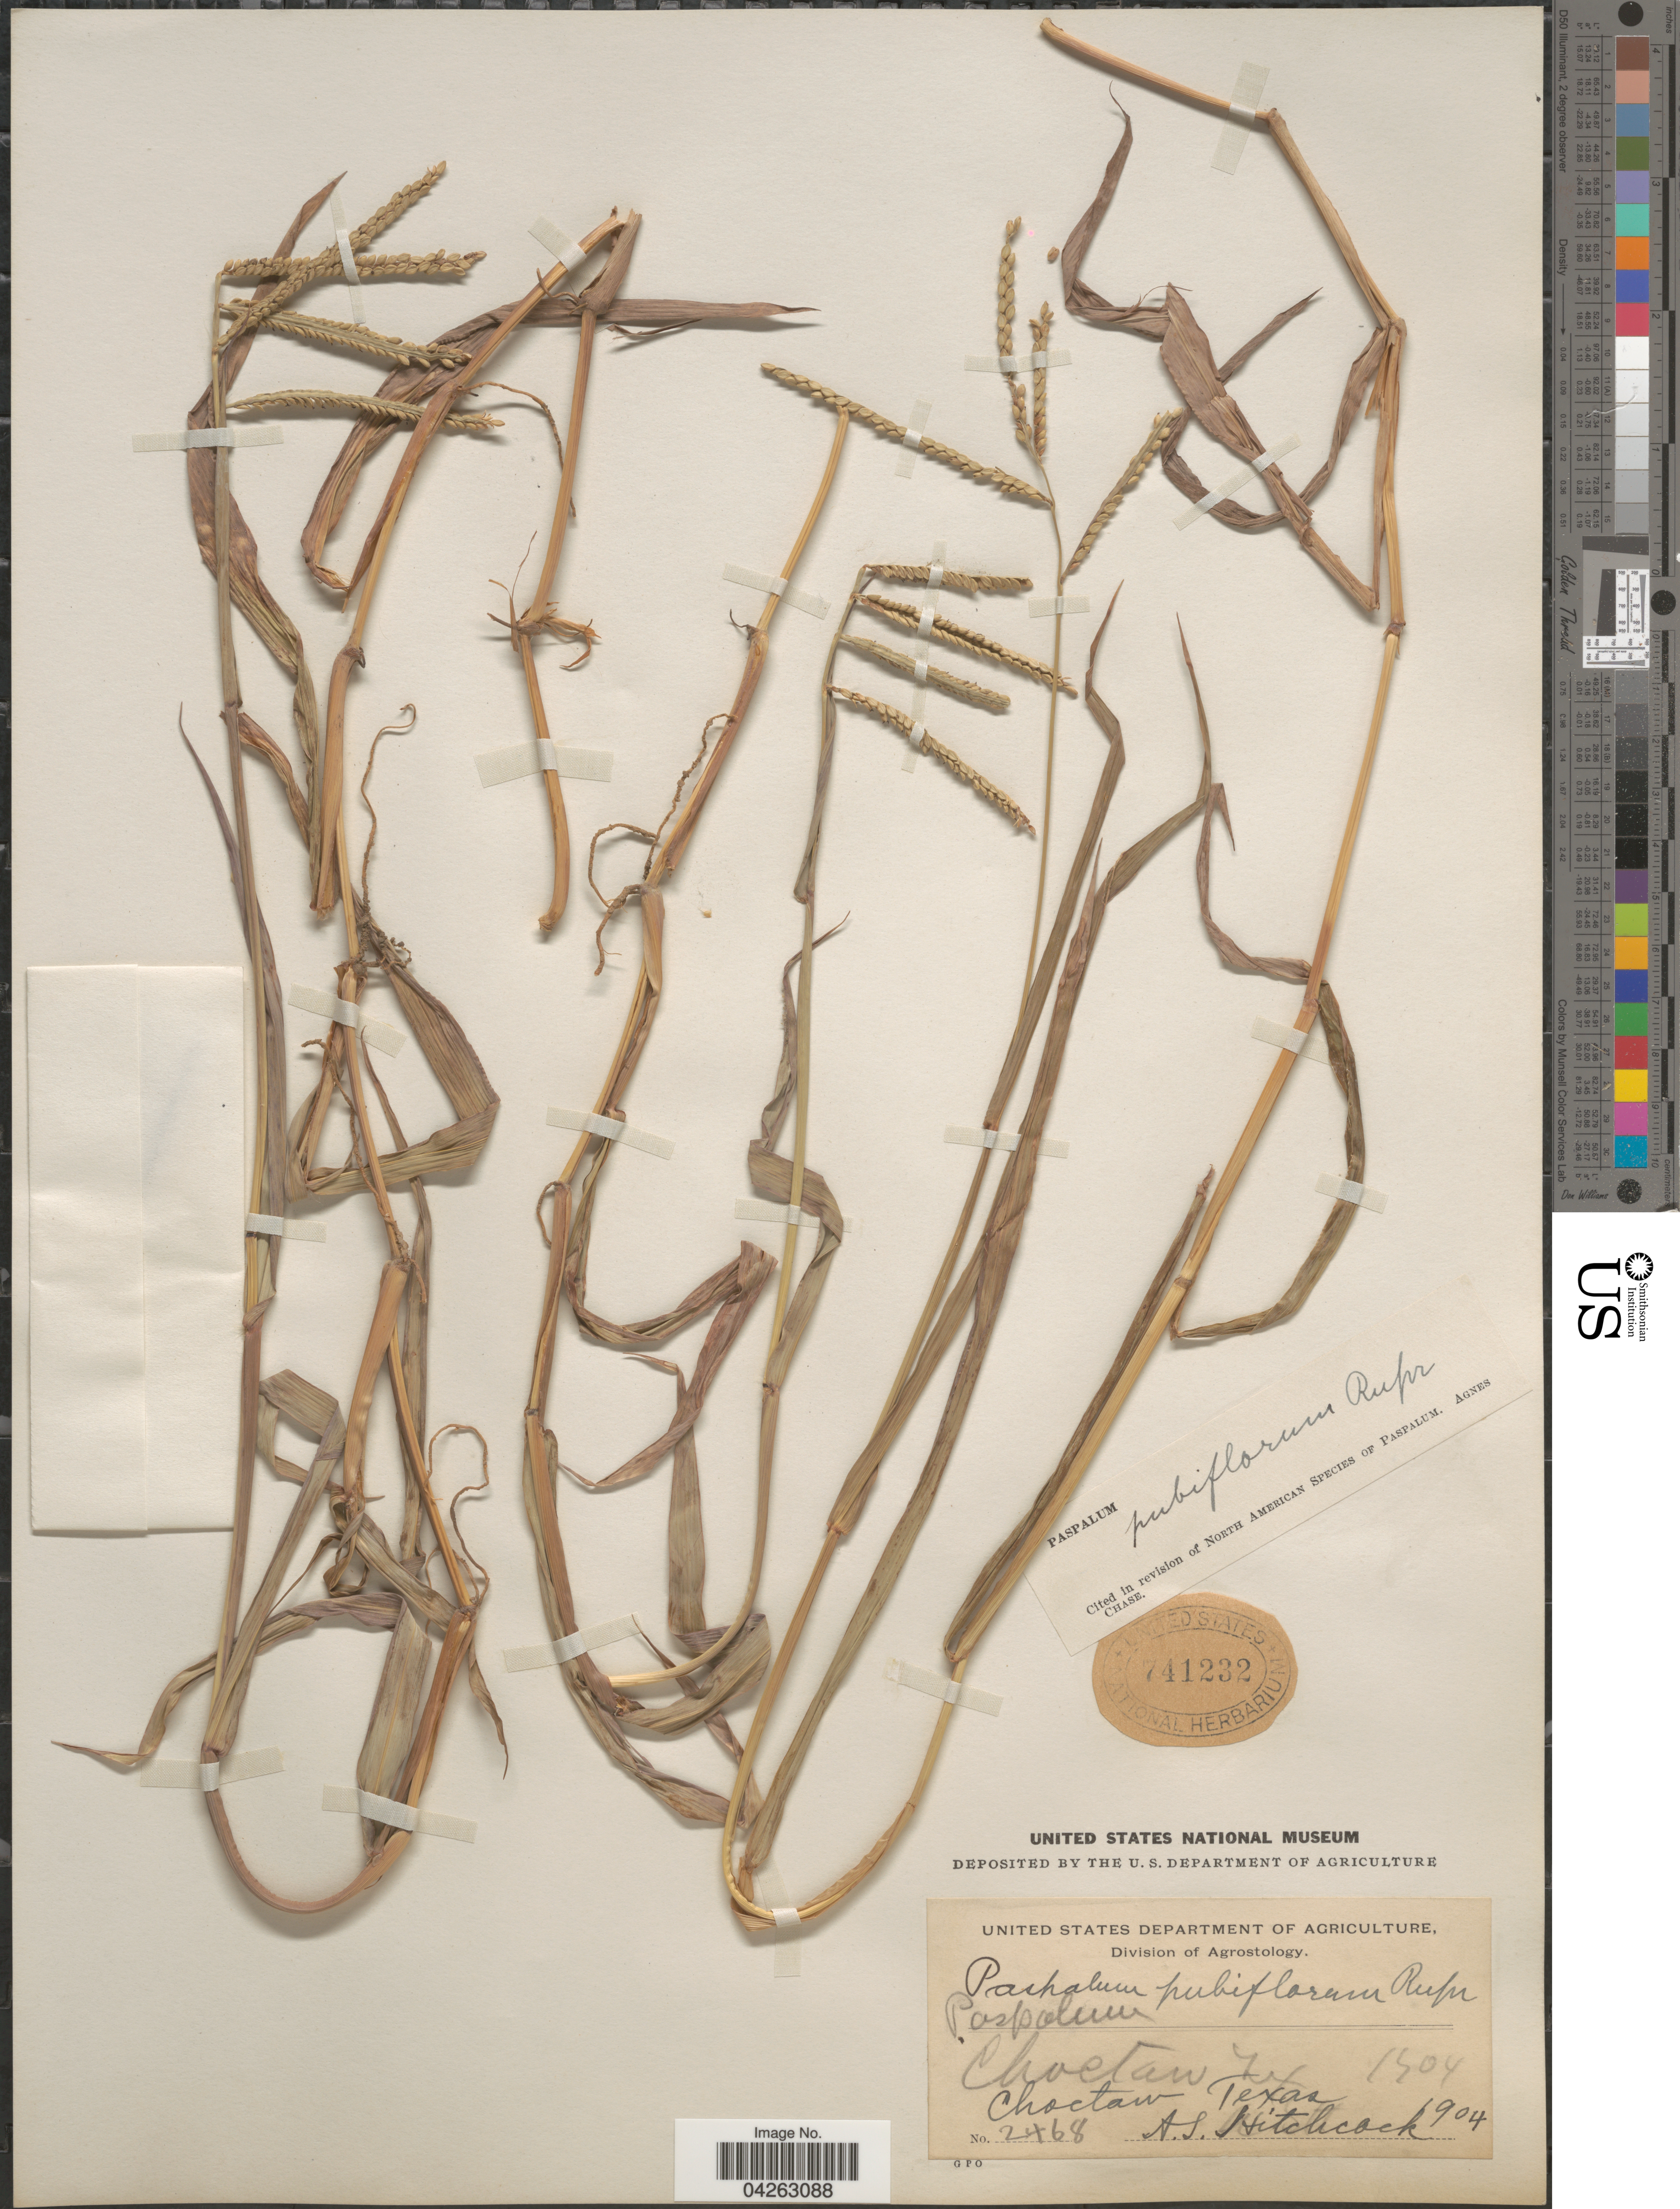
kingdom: Plantae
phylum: Tracheophyta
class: Liliopsida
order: Poales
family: Poaceae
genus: Paspalum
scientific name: Paspalum pubiflorum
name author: Rupr. ex E. Fourn.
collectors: A. S. Hitchcock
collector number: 2468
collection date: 1904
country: United States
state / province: Texas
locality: Choctaw.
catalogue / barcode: US 741232